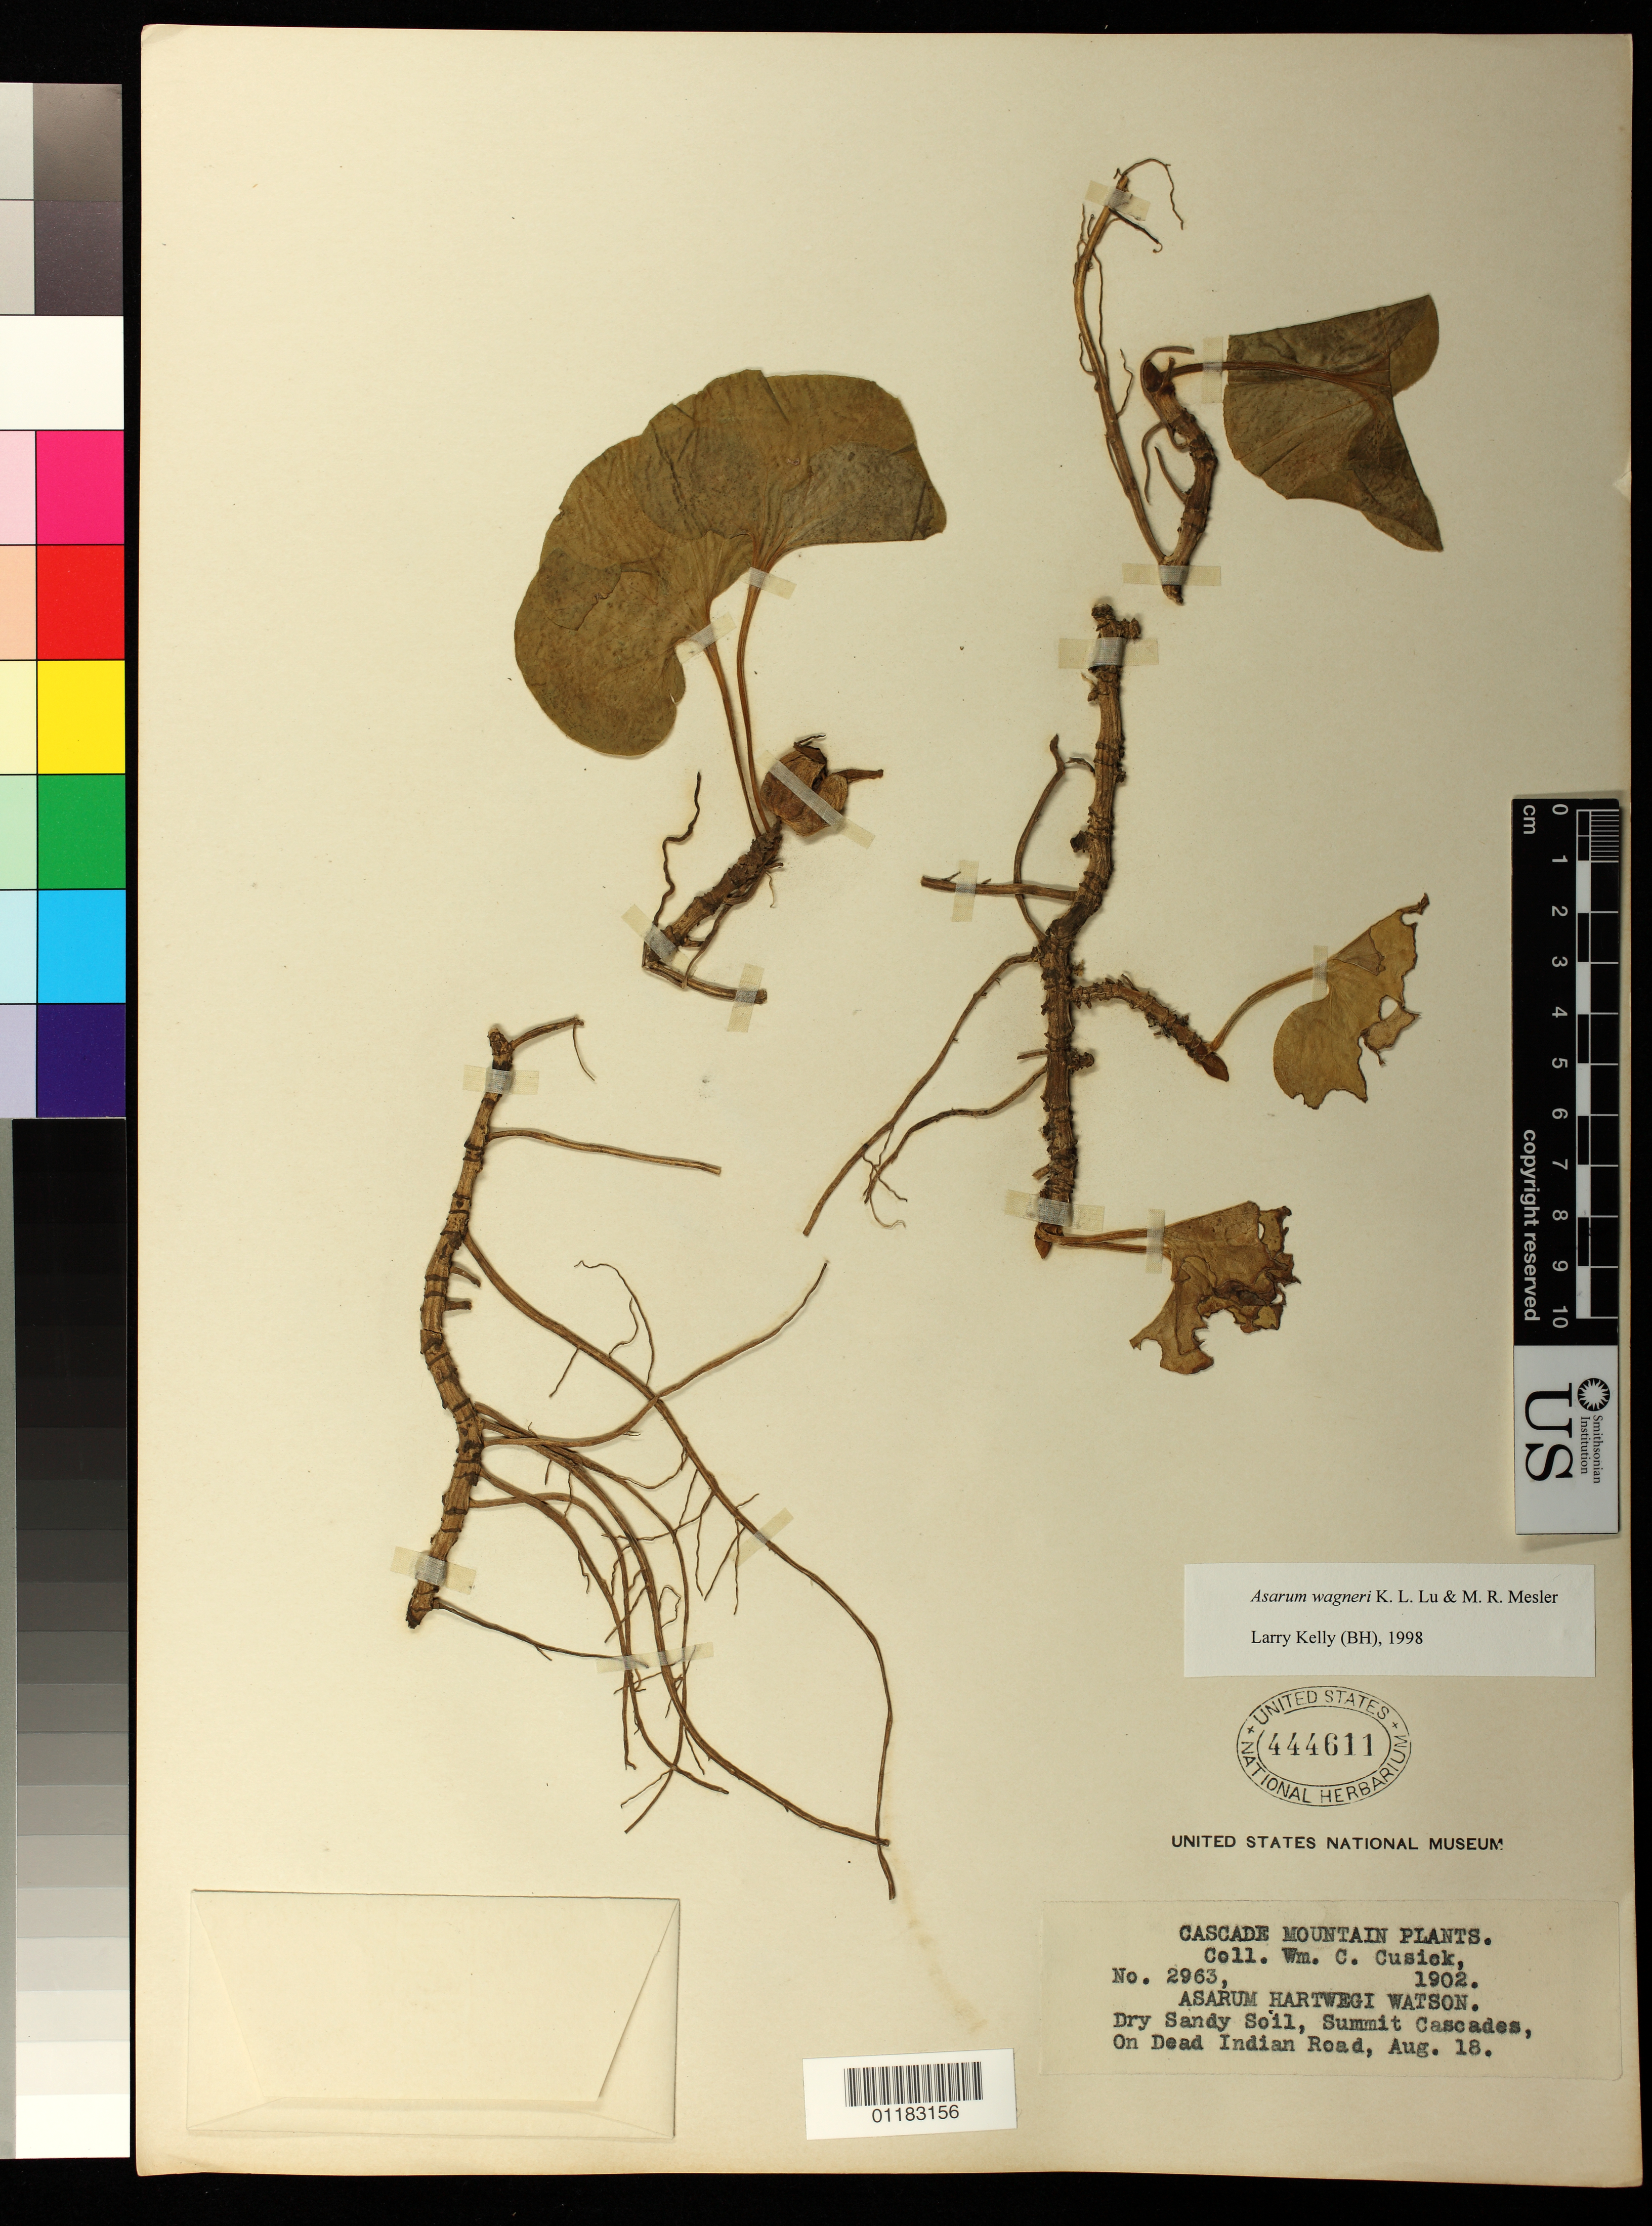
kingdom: Plantae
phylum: Tracheophyta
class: Magnoliopsida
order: Piperales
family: Aristolochiaceae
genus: Asarum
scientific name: Asarum wagneri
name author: Lu & Mesler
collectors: W. C. Cusick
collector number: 2963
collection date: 1902-08-18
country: United States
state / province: Oregon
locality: Cascade Mountains, Summit Cascades, on Dead Indian Road.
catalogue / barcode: US 444611